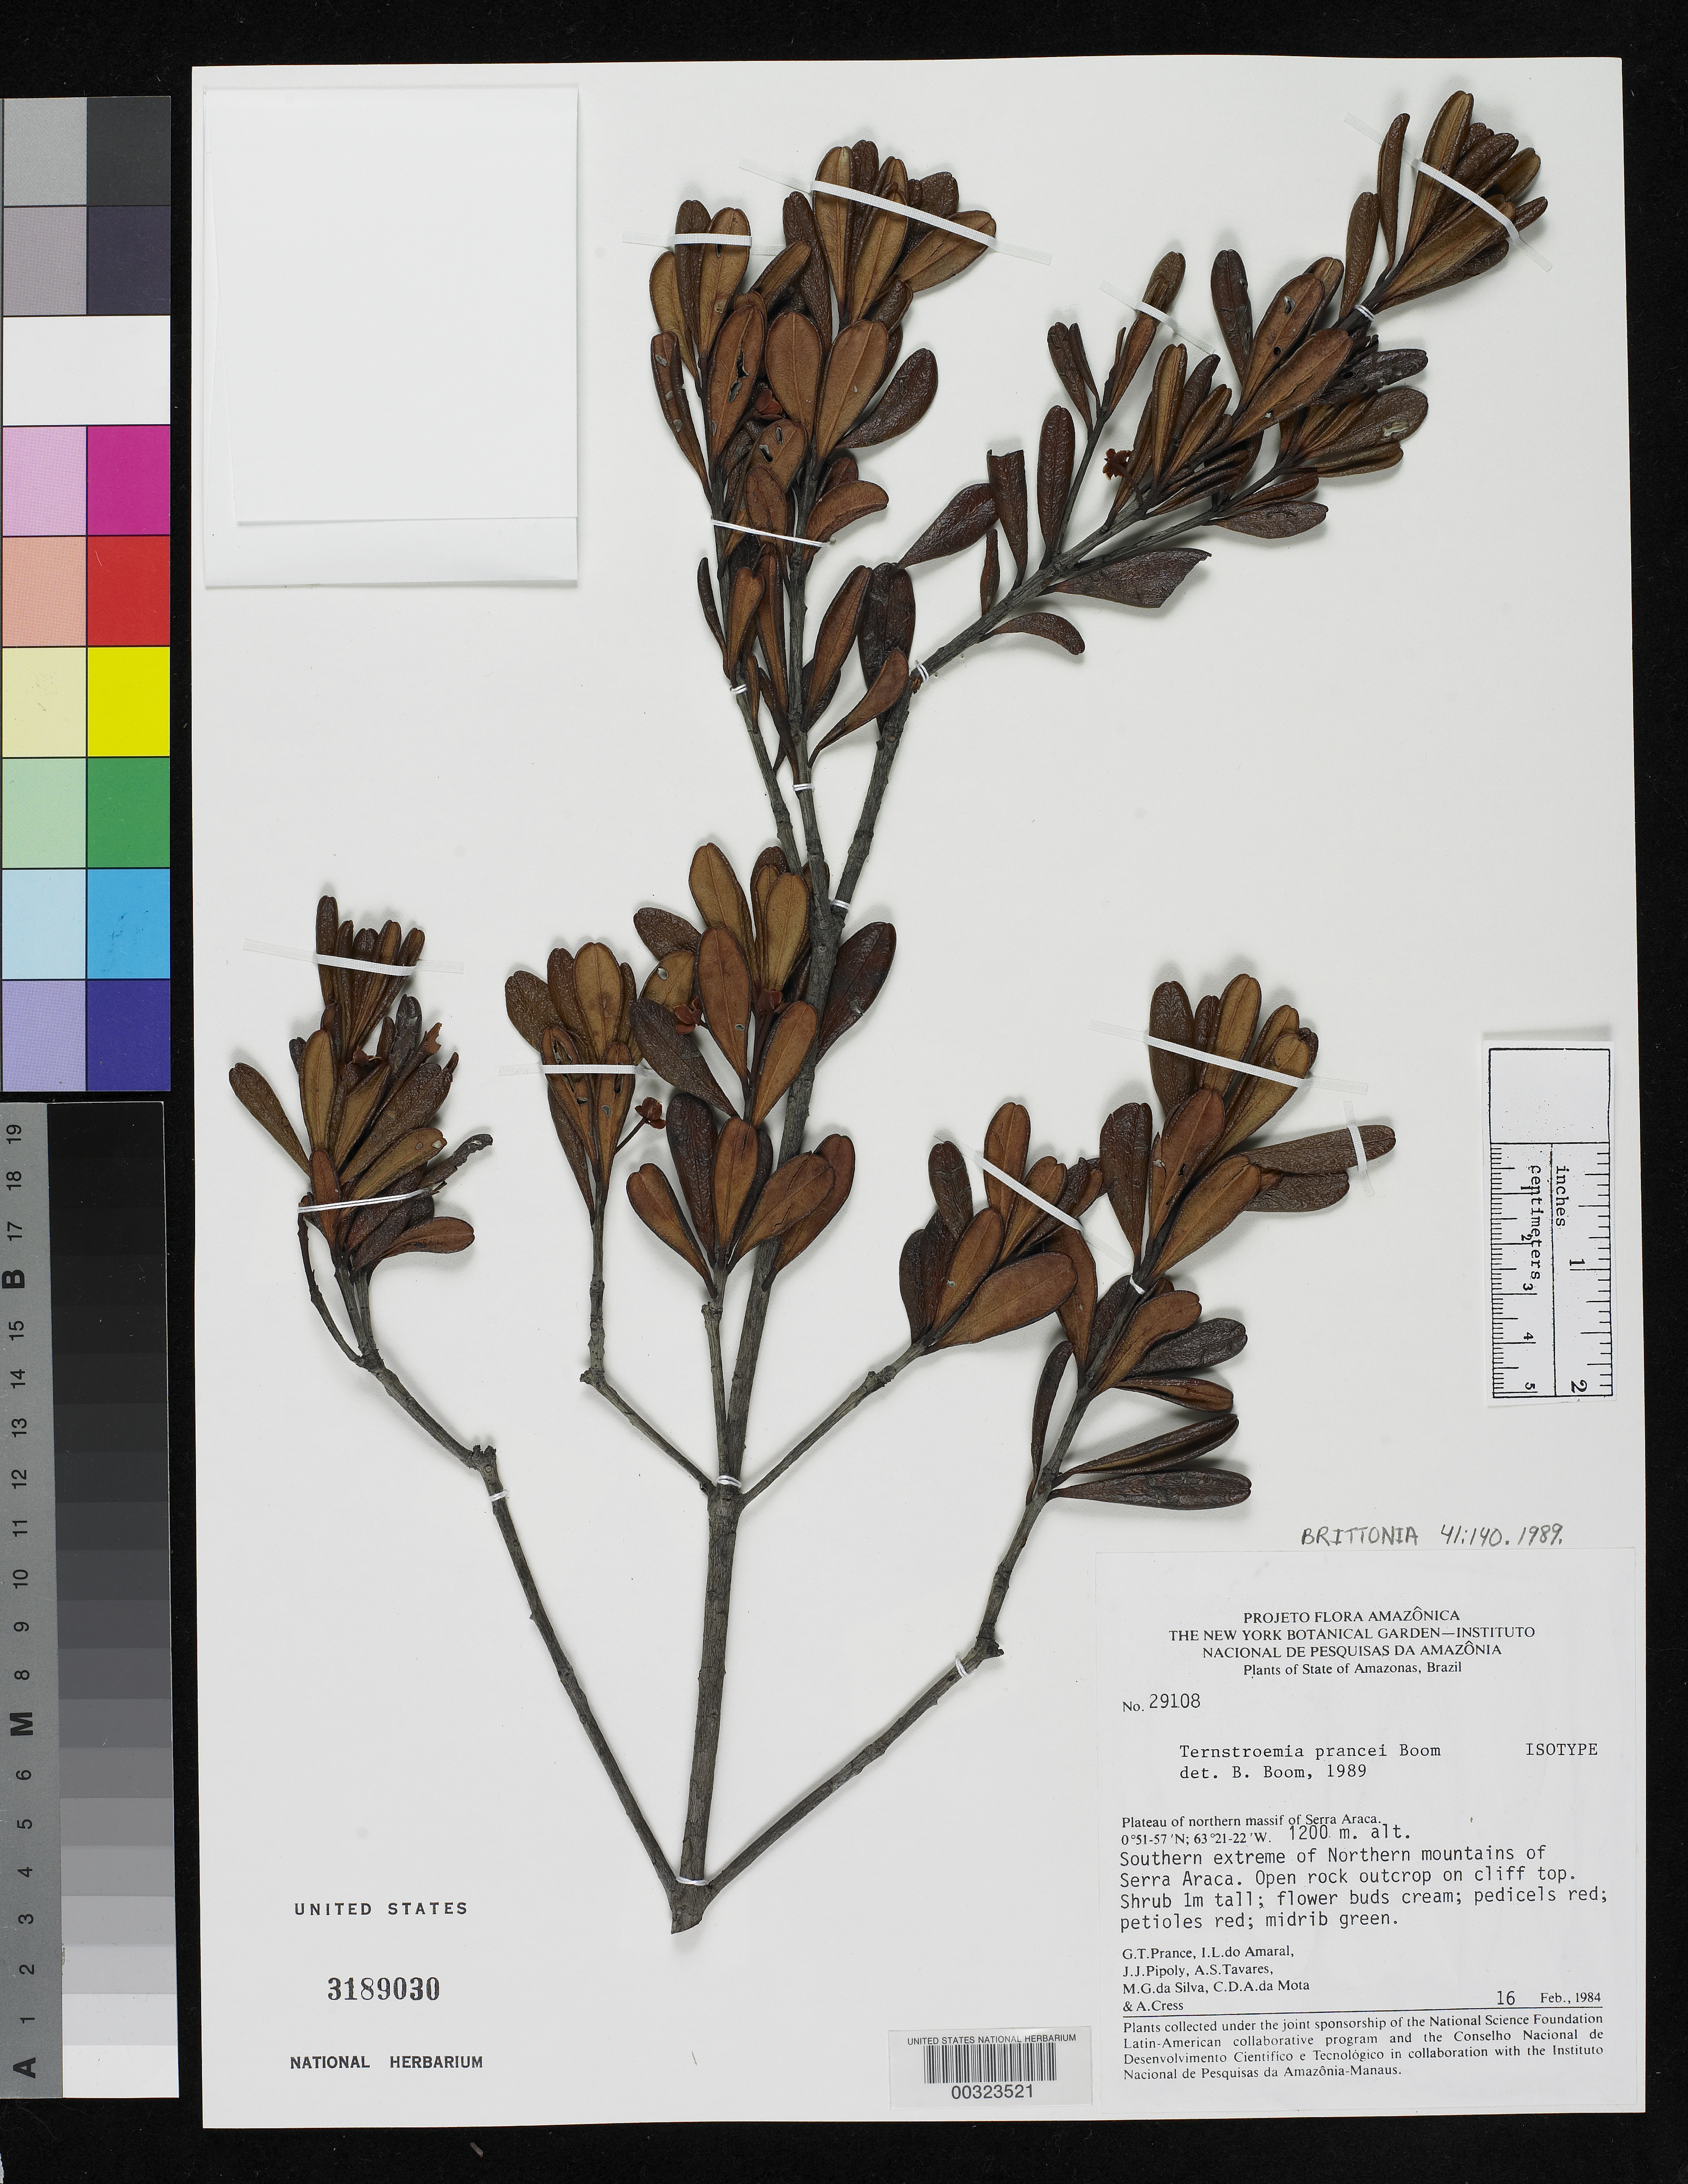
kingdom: Plantae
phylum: Tracheophyta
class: Magnoliopsida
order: Ericales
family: Pentaphylacaceae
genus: Ternstroemia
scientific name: Ternstroemia prancei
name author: B.M. Boom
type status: Isotype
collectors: G. T. Prance, I. L. Amaral, J. J. Pipoly, A. S. Tavares & M. G. Silva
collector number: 29108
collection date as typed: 16 Feb 1984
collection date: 1984-02-16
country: Brazil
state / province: Amazonas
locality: Southern extreme of northern mountains of Serra Araca.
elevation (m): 1200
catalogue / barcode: US 3189030